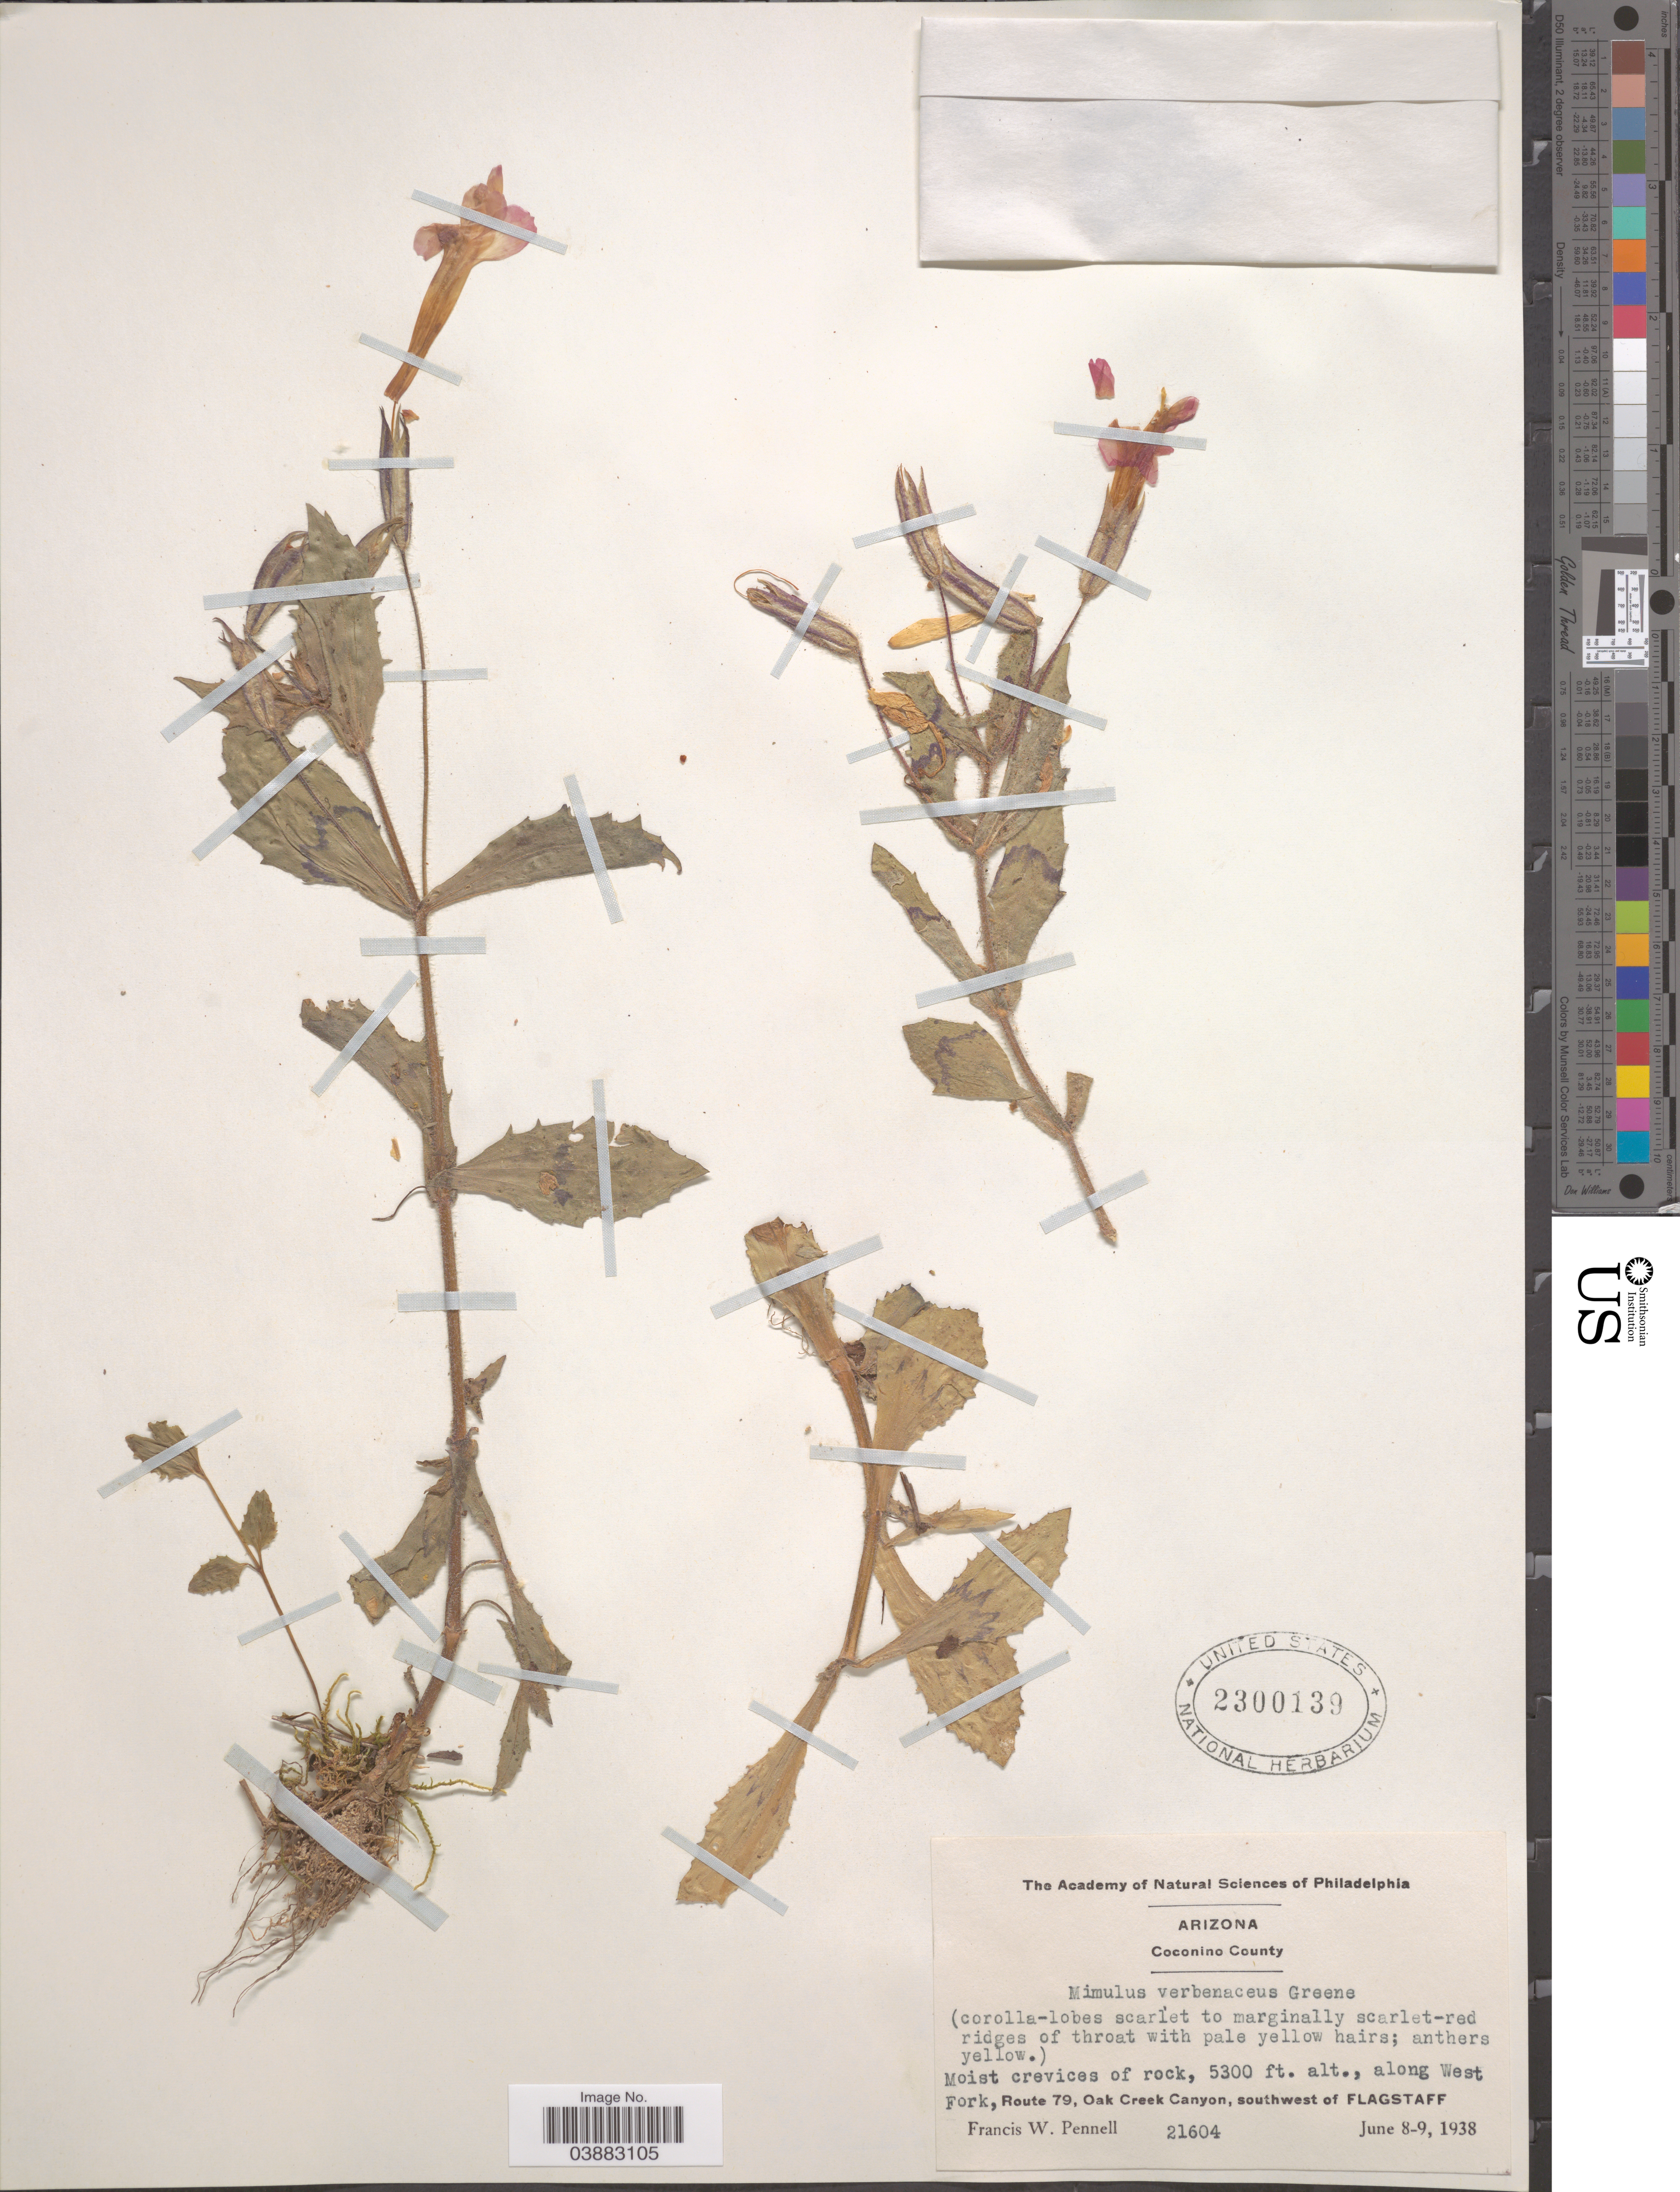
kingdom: Plantae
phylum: Tracheophyta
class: Magnoliopsida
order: Lamiales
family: Phrymaceae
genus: Mimulus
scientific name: Mimulus verbenaceus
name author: Greene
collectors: F. W. Pennell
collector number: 21604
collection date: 1938-06-08/1938-06-09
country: United States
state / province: Arizona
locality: Coconino County. Moist crevices of rock, along West Fork, Route 79, Oak Creek Canyon, southwest of Flagstaff.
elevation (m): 1615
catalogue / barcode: US 2300139